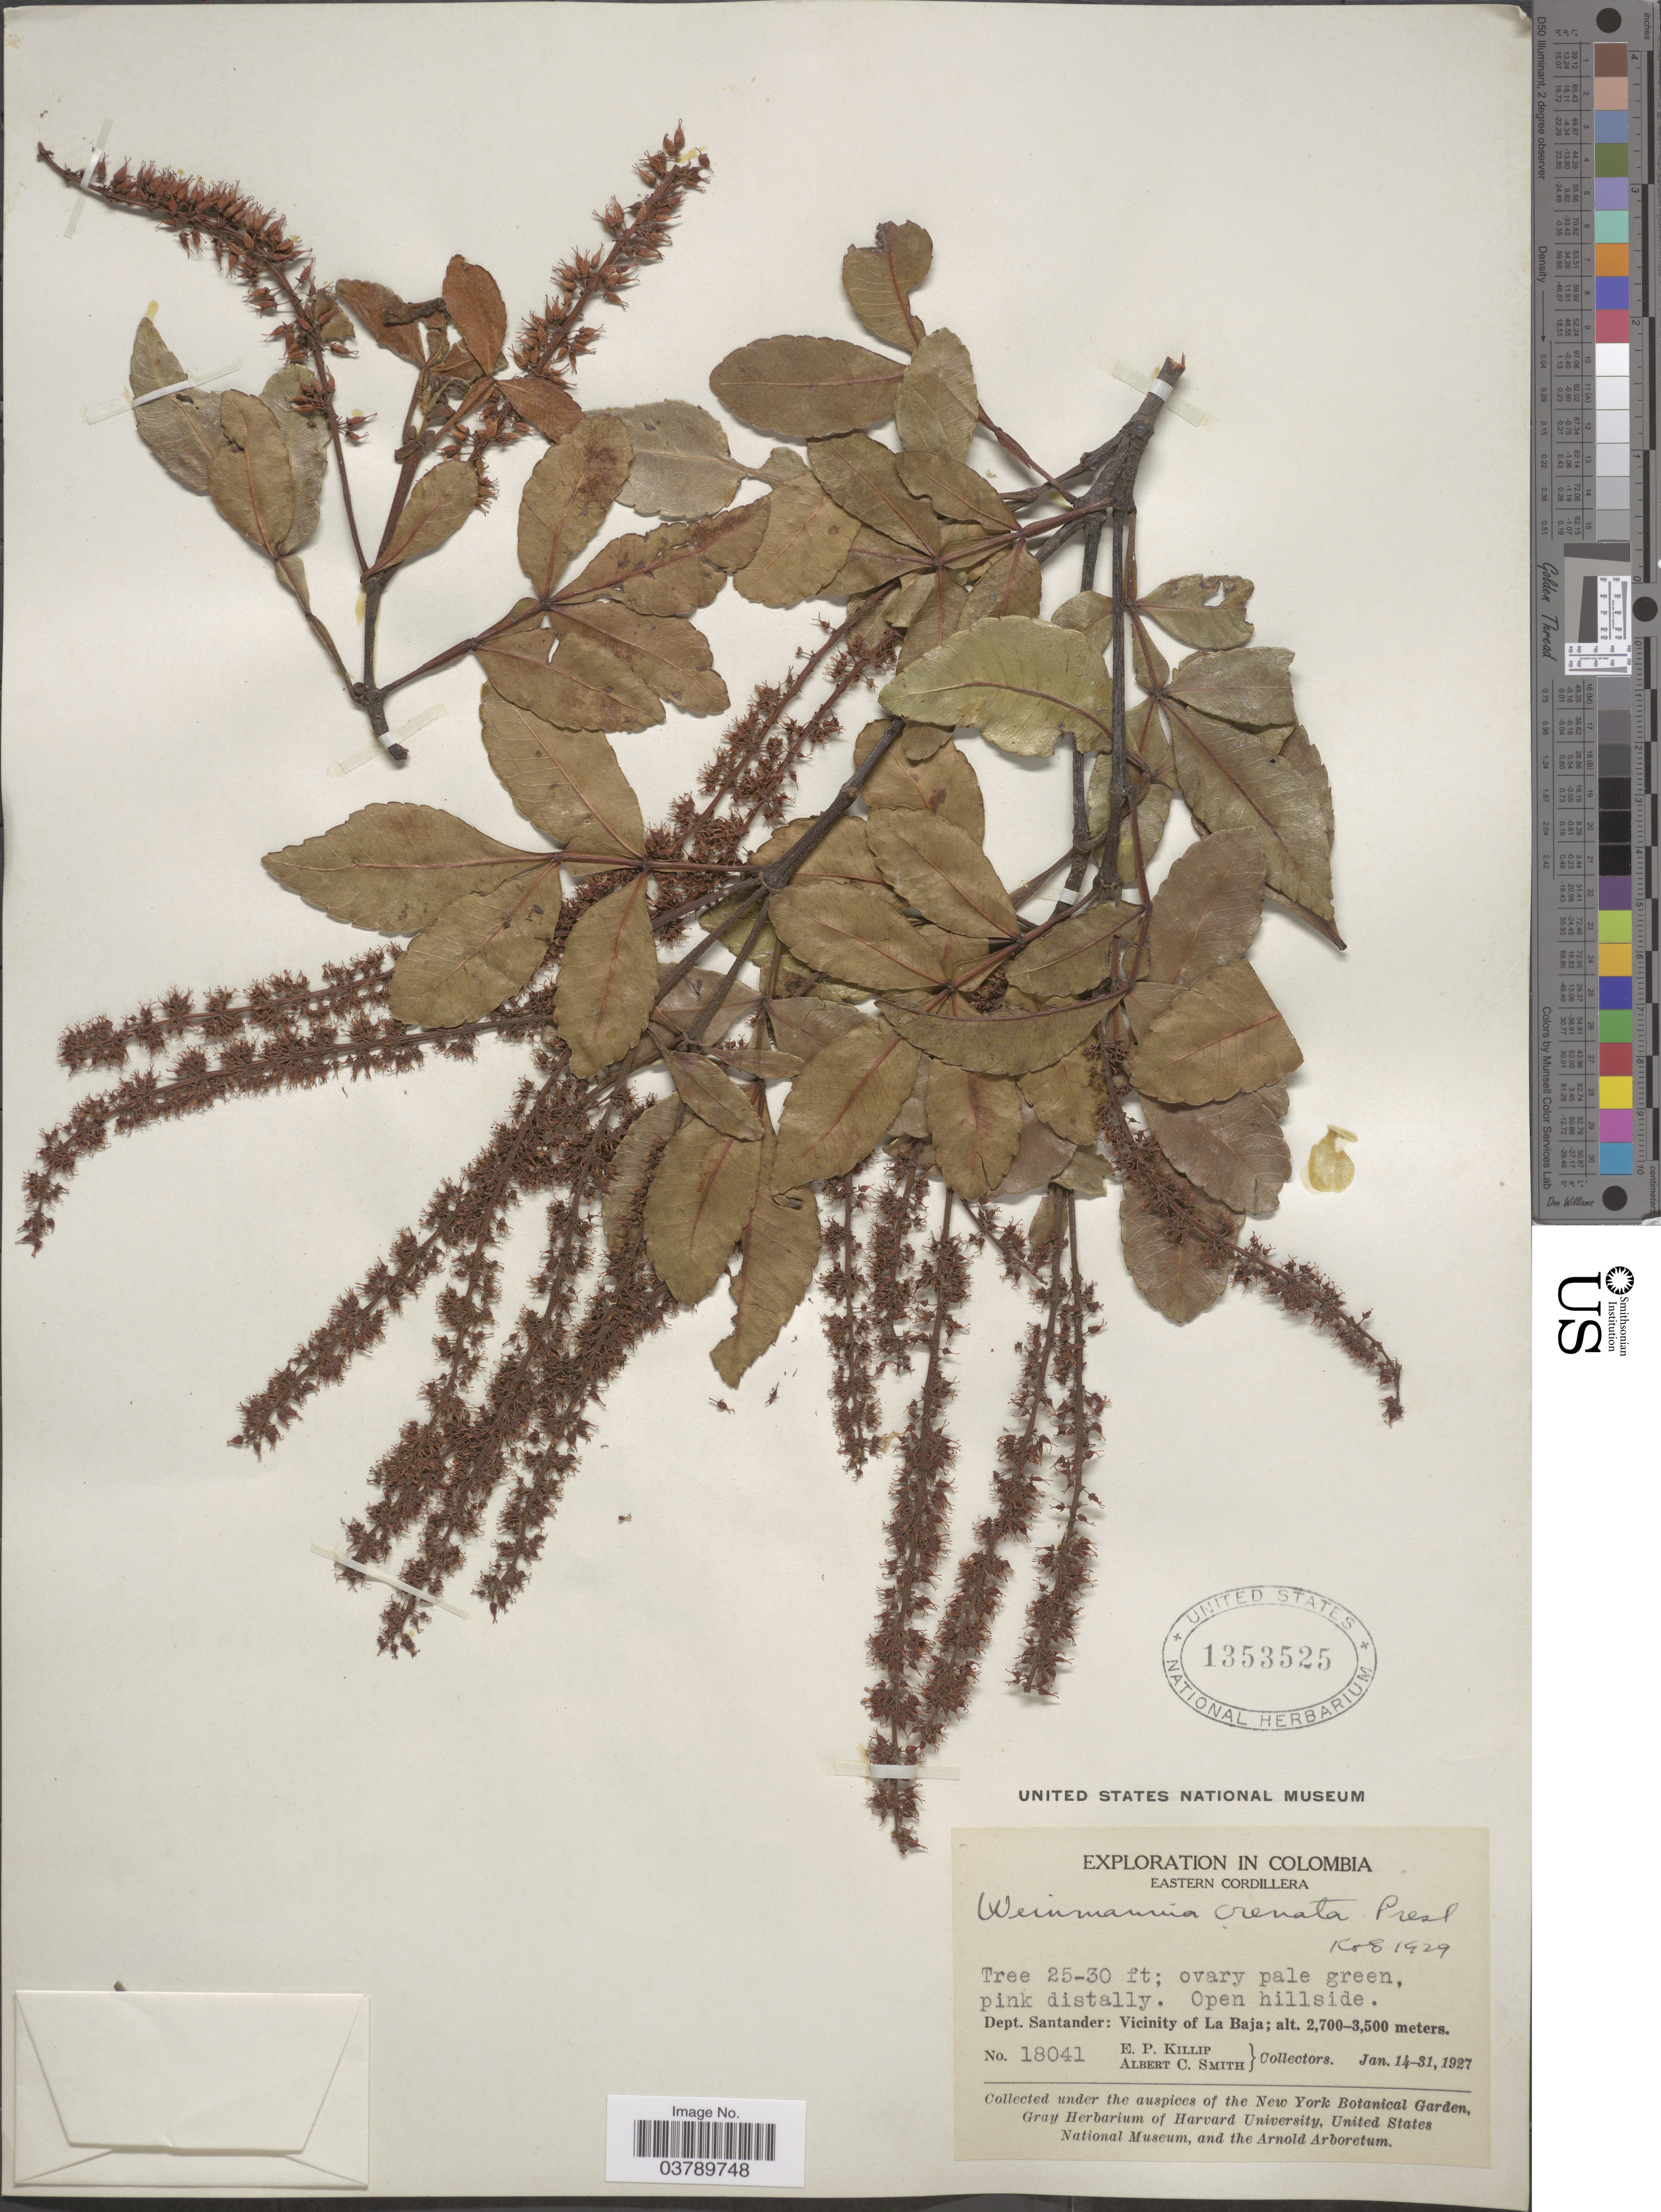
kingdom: Plantae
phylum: Tracheophyta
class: Magnoliopsida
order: Oxalidales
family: Cunoniaceae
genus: Weinmannia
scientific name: Weinmannia sorbifolia var. crenata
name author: Kunth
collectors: E. P. Killip & A. C. Smith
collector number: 18041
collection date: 1927-01-14/1927-01-31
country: Colombia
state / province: Santander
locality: Eastern Cordillera. Dept. Santander: Vicinity of La Baja.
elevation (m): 2700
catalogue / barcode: US 1353525